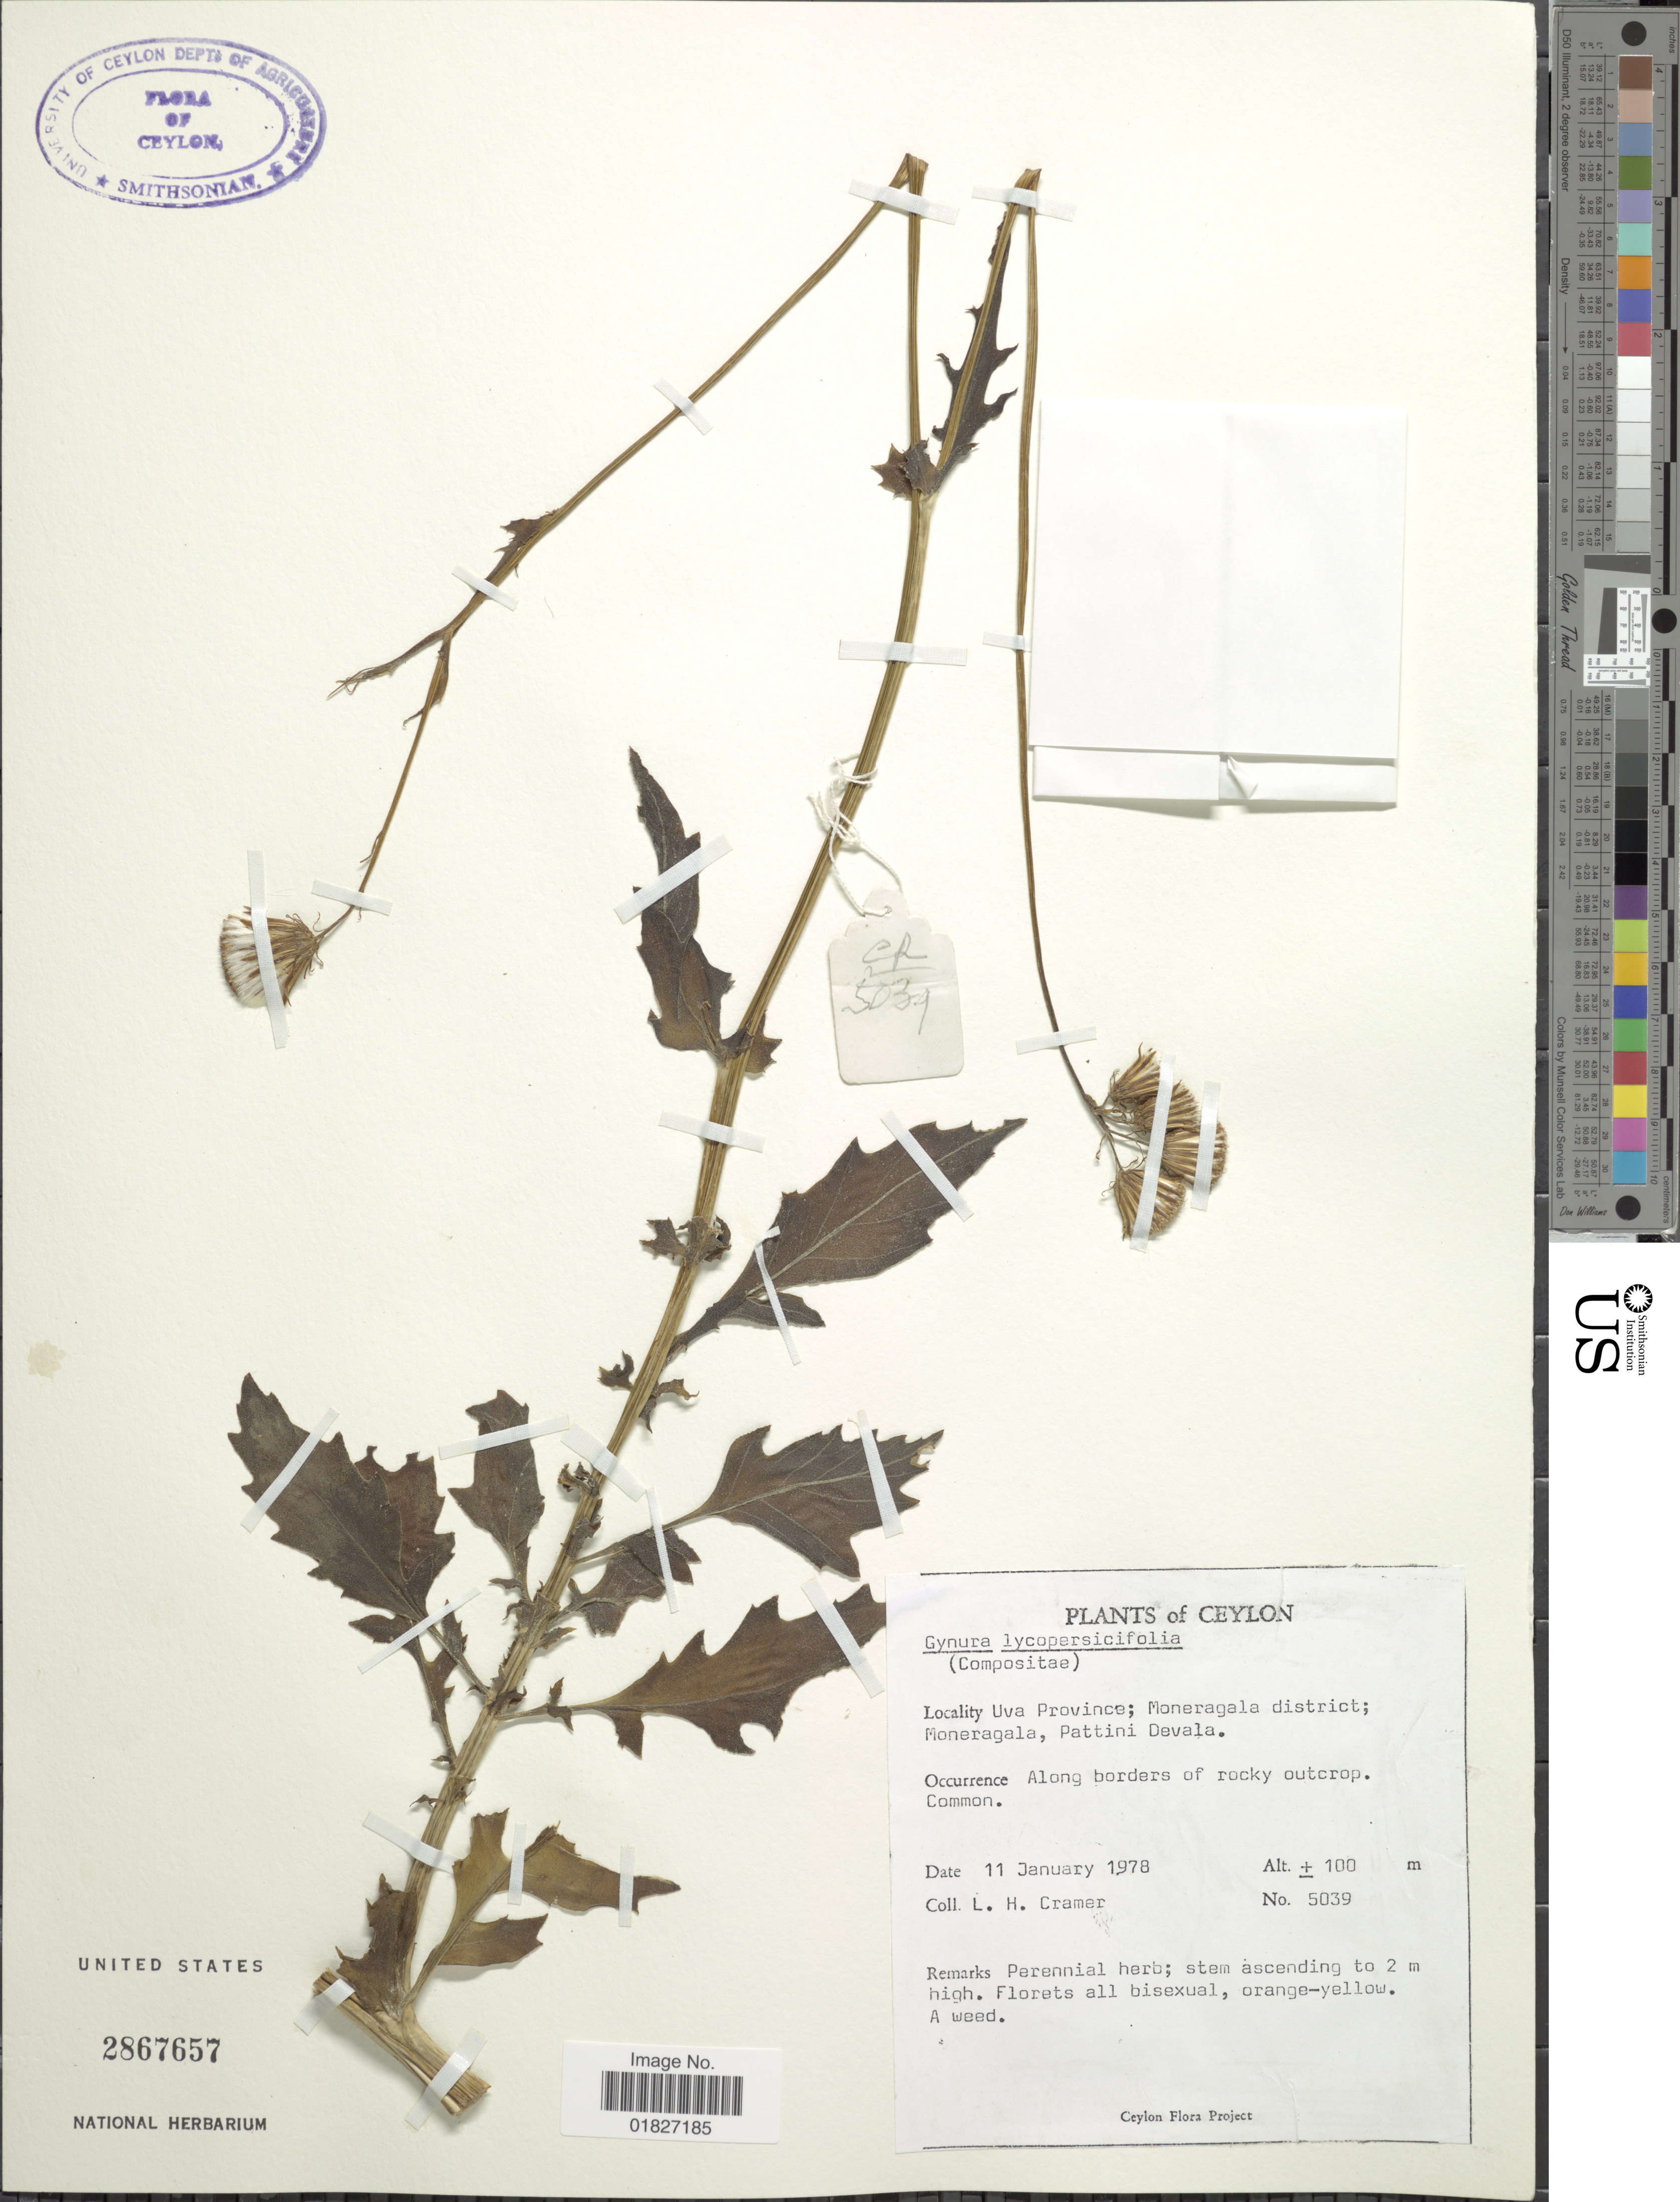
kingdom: Plantae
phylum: Tracheophyta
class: Magnoliopsida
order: Asterales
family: Asteraceae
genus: Gynura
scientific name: Gynura lycopersicifolia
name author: DC.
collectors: L. H. Cramer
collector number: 5039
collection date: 1978-01-11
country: Sri Lanka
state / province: Uva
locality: Ceylon, Moneragala District, Moneragala, Pattini Devala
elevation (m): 100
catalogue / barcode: US 2867657